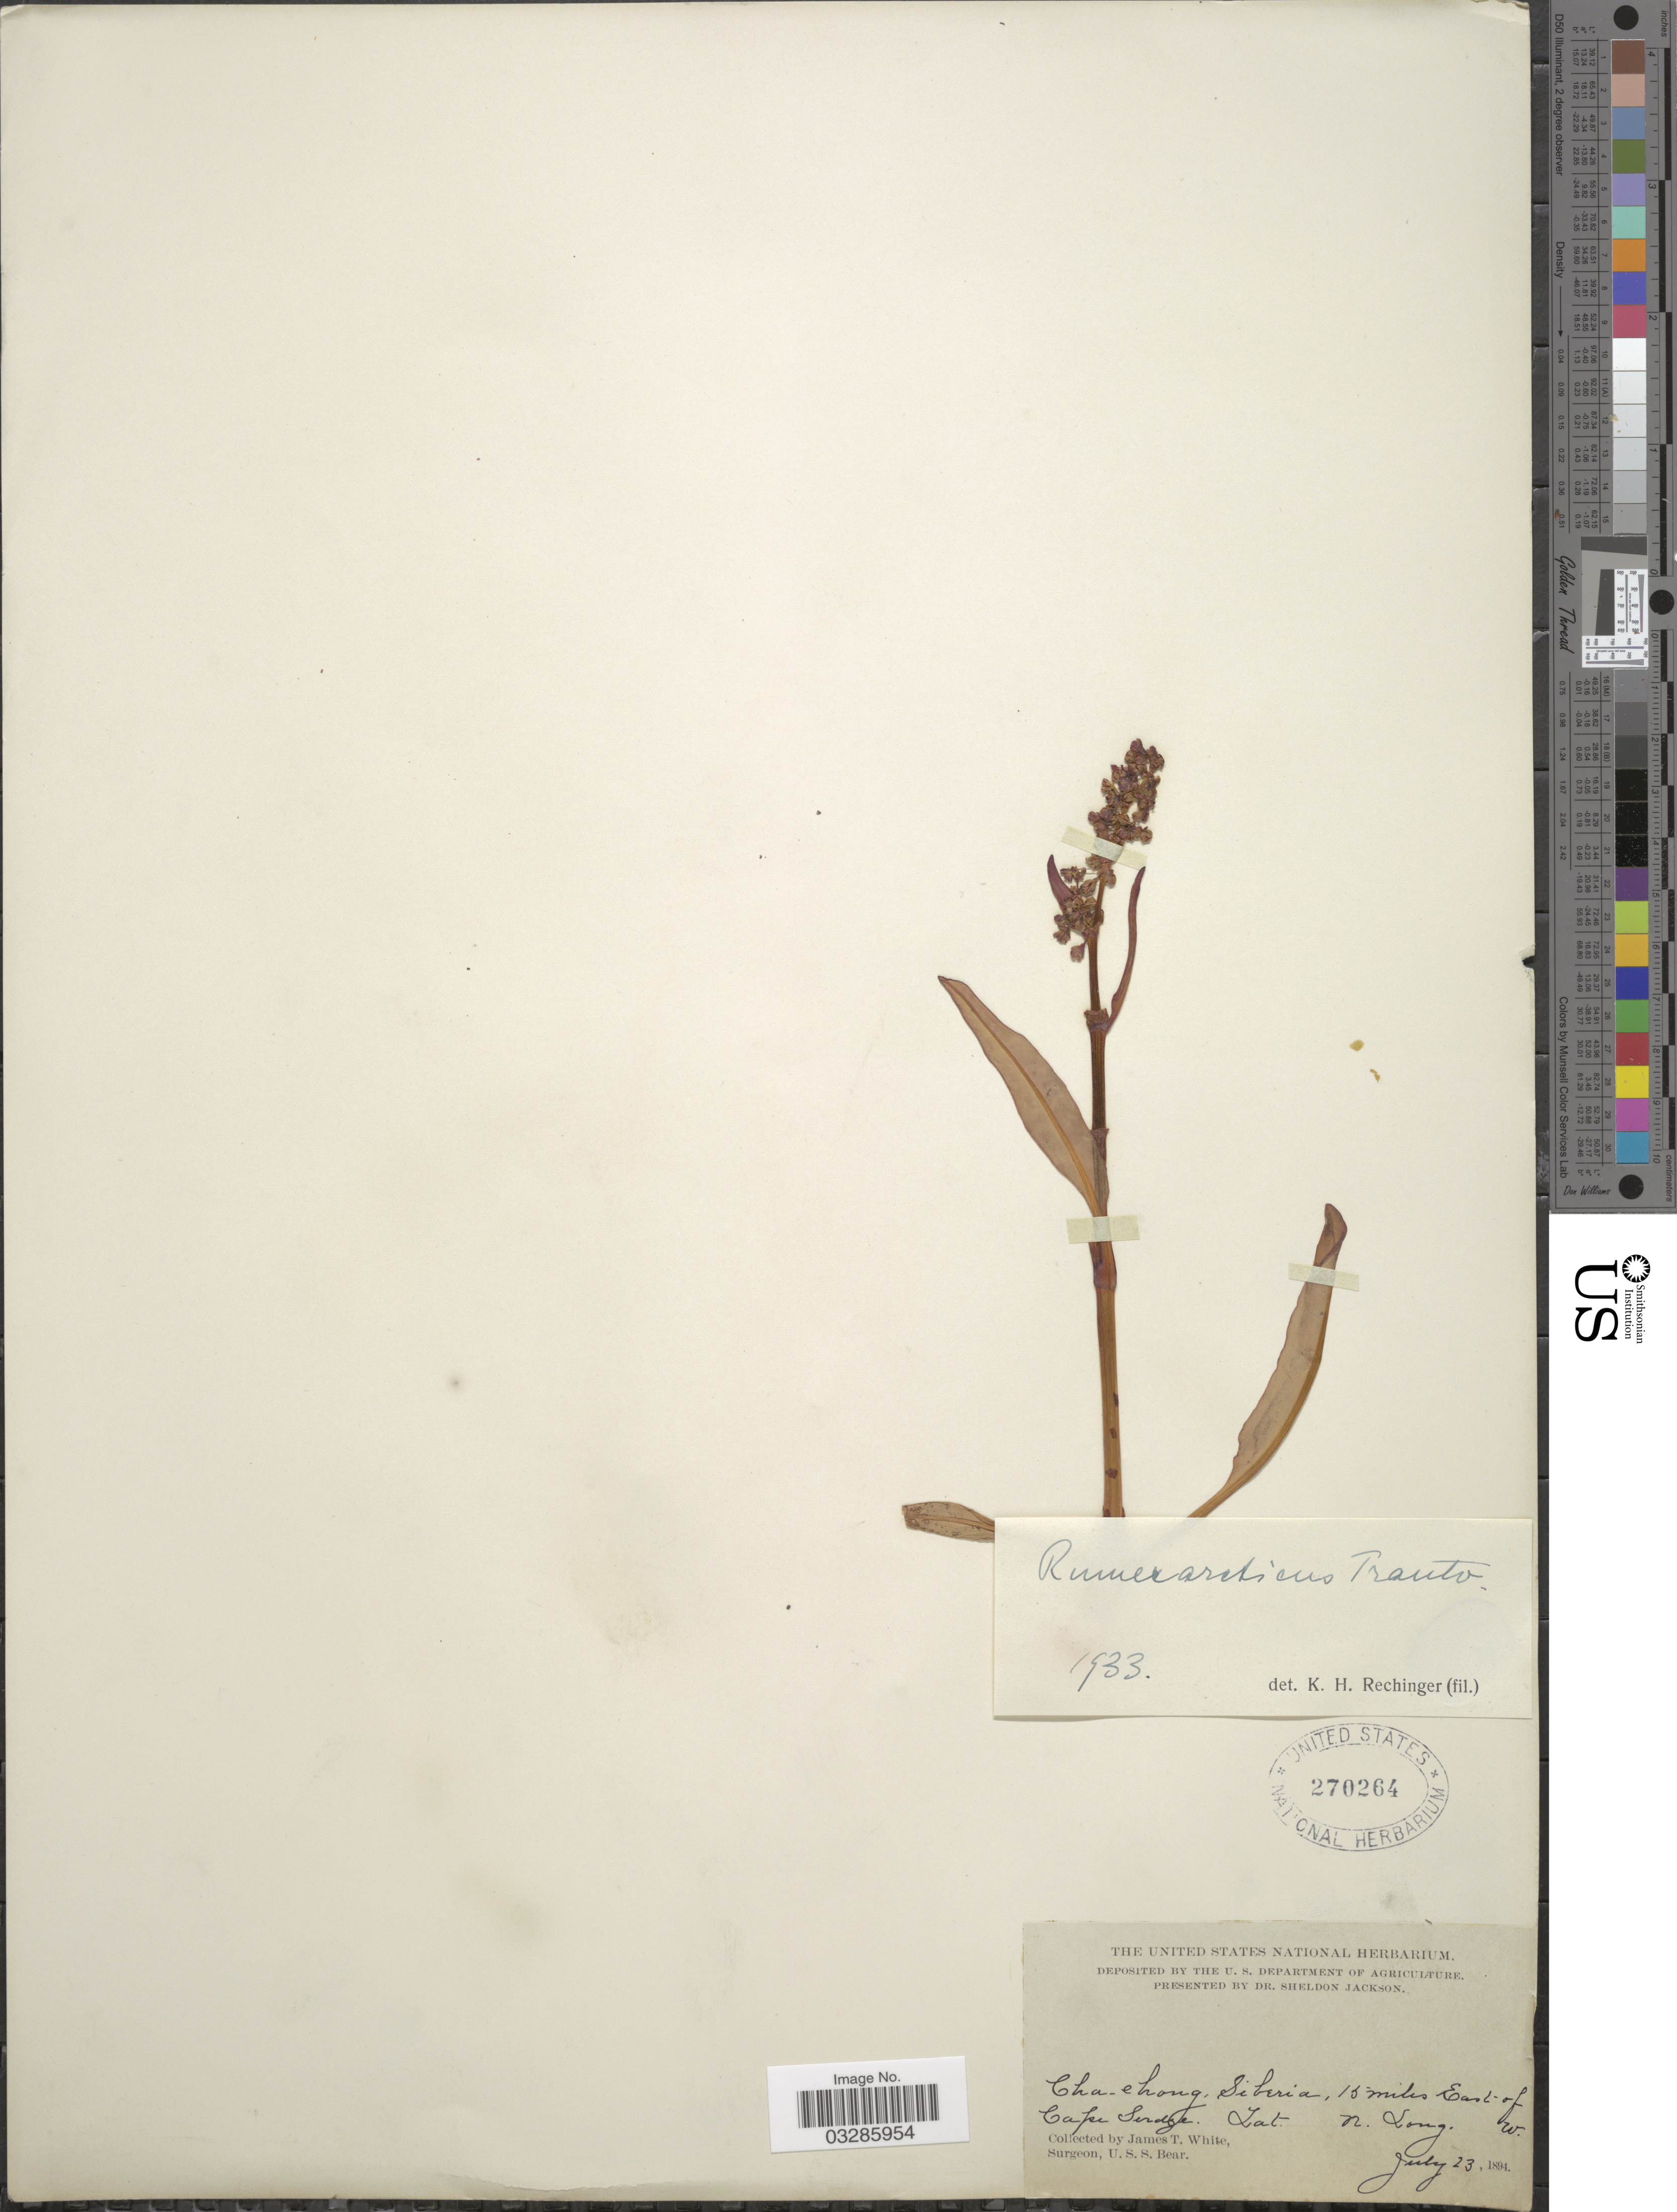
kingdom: Plantae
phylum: Tracheophyta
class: Magnoliopsida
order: Caryophyllales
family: Polygonaceae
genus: Rumex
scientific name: Rumex arcticus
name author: Trautv.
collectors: J. T. White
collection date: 1894-07-23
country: Russian Federation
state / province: Chukotka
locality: Cha-chong, Siberia, 15 miles East of Cape Serdze (Cape Serdtsekamen)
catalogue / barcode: US 270264